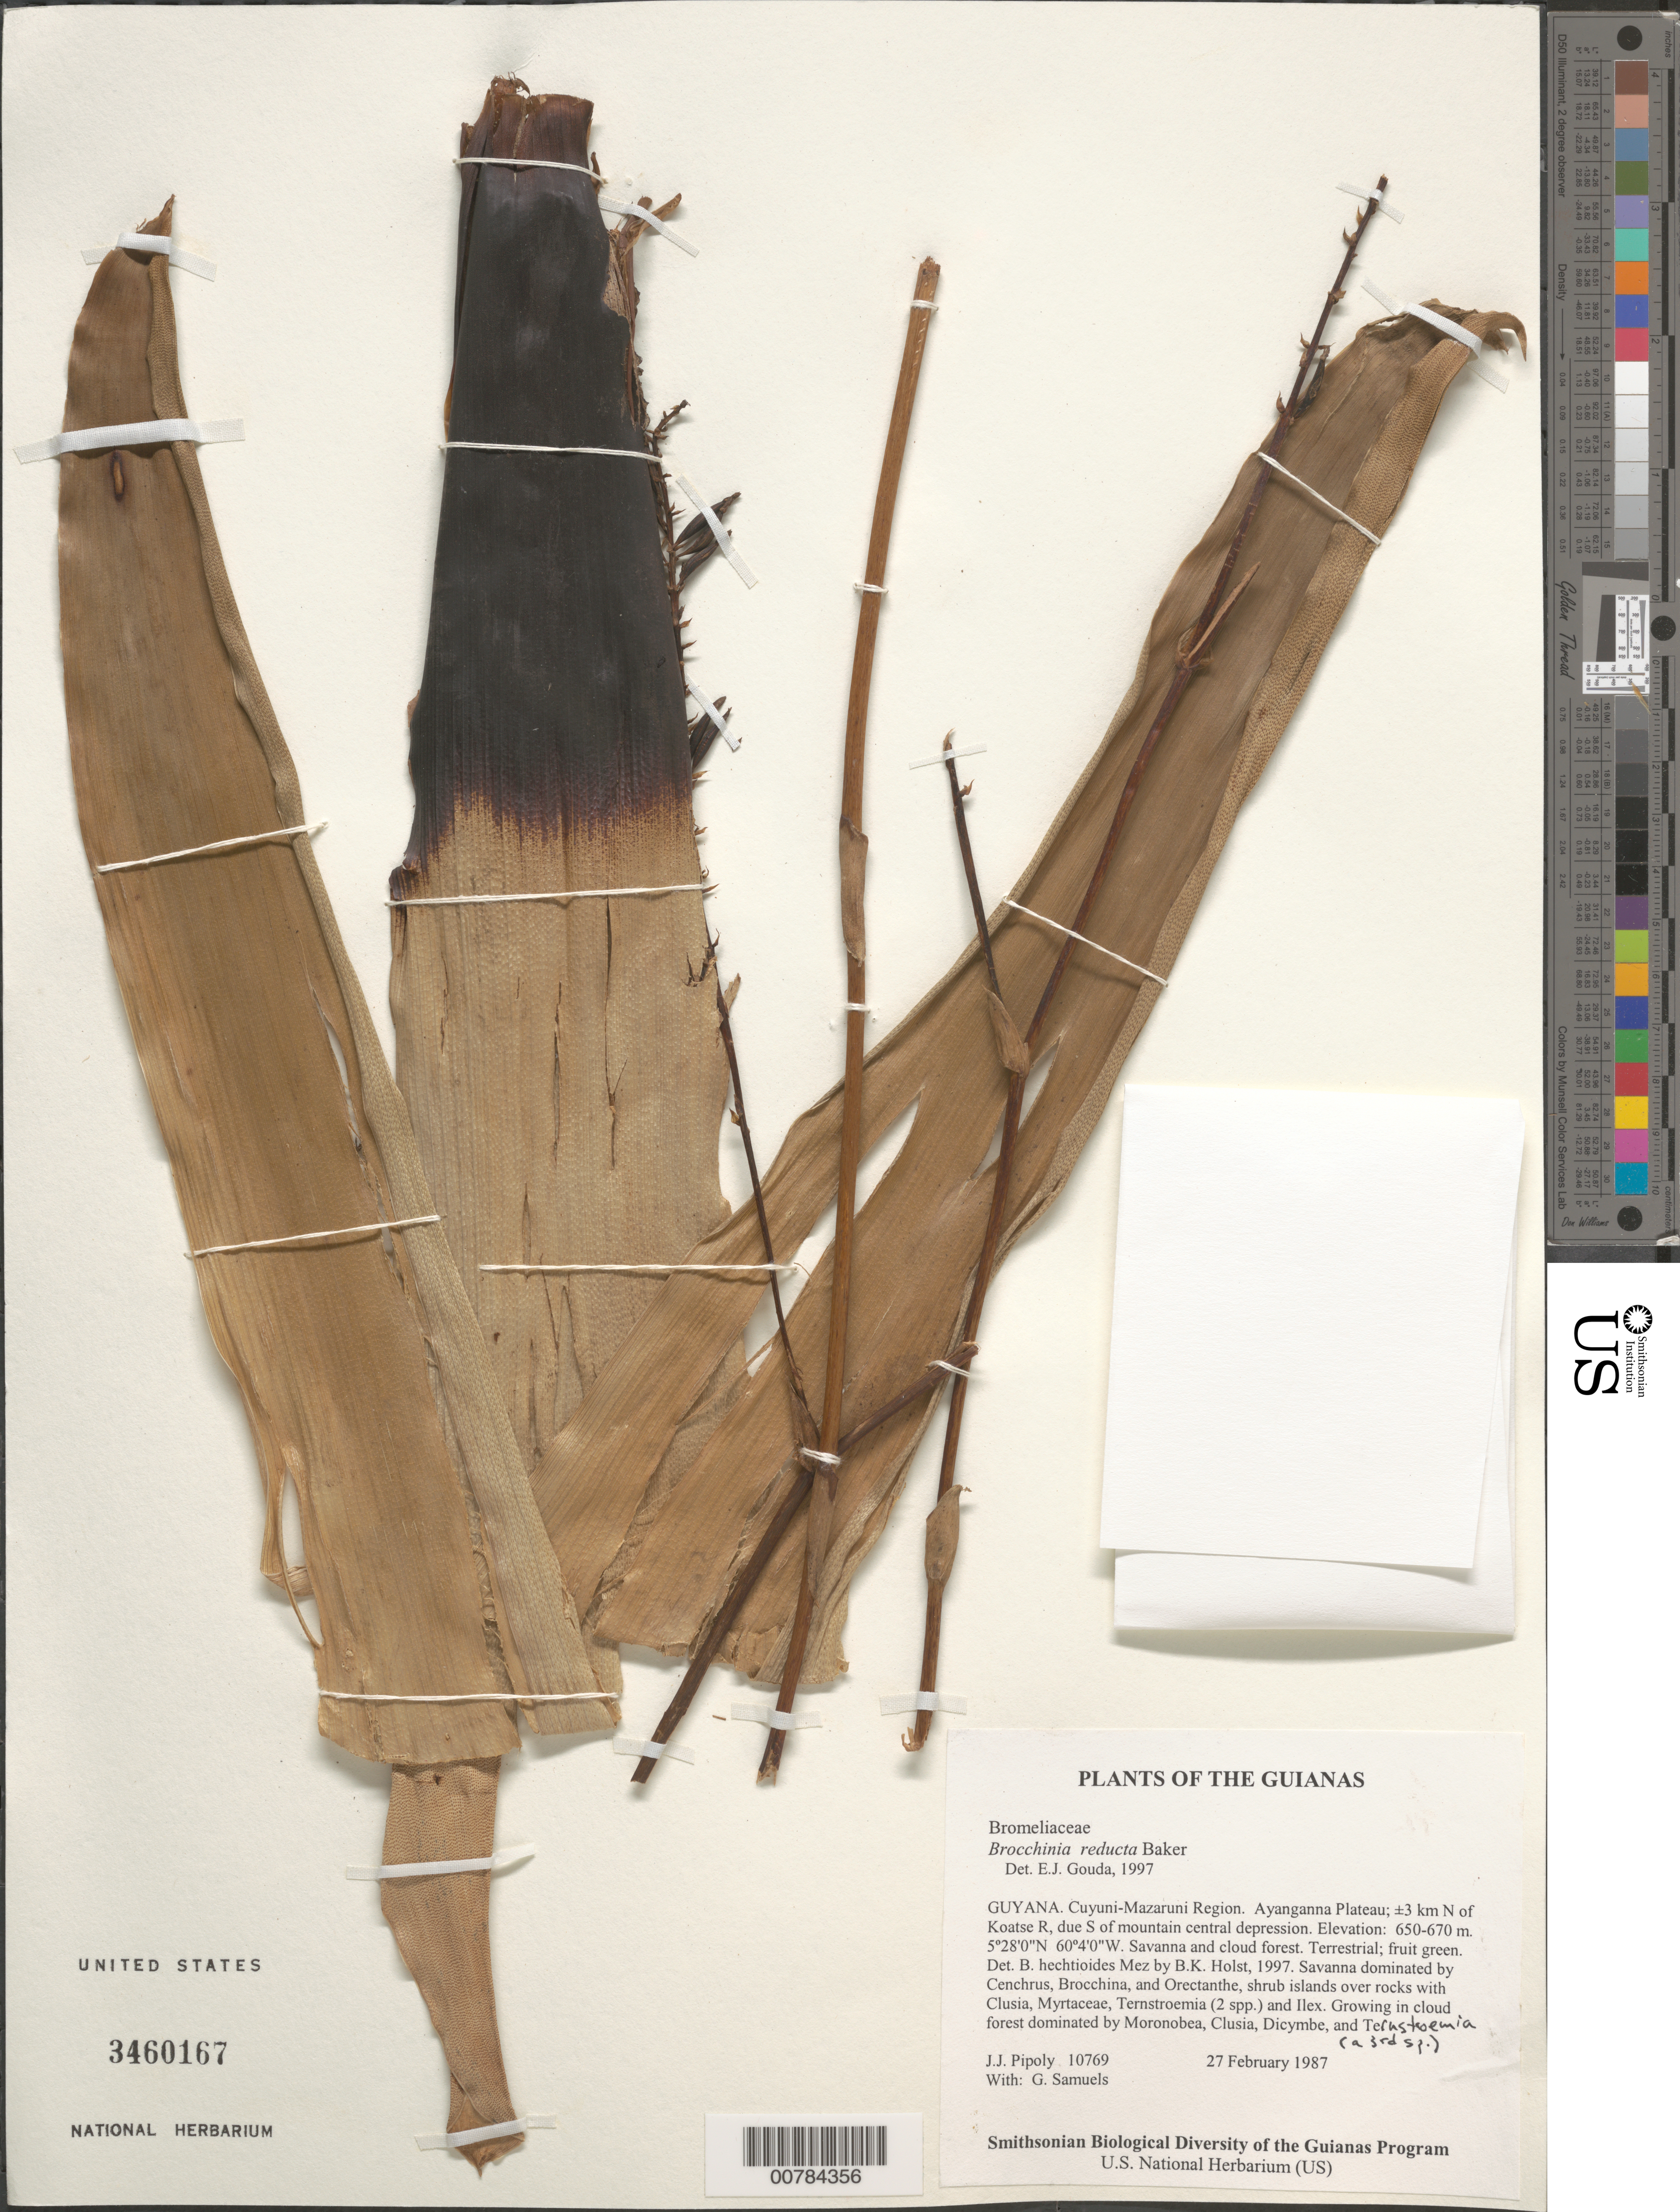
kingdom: Plantae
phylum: Tracheophyta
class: Liliopsida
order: Poales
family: Bromeliaceae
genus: Brocchinia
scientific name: Brocchinia reducta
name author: Baker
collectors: J. J. Pipoly & G. Bacchus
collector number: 10769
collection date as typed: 27 February 1987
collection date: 1987-02-27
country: Guyana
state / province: Cuyuni-Mazaruni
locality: Ayanganna Plateau; ±3 km N of Koatse R, due S of mountain central depression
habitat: Savanna and cloud forest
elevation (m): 650